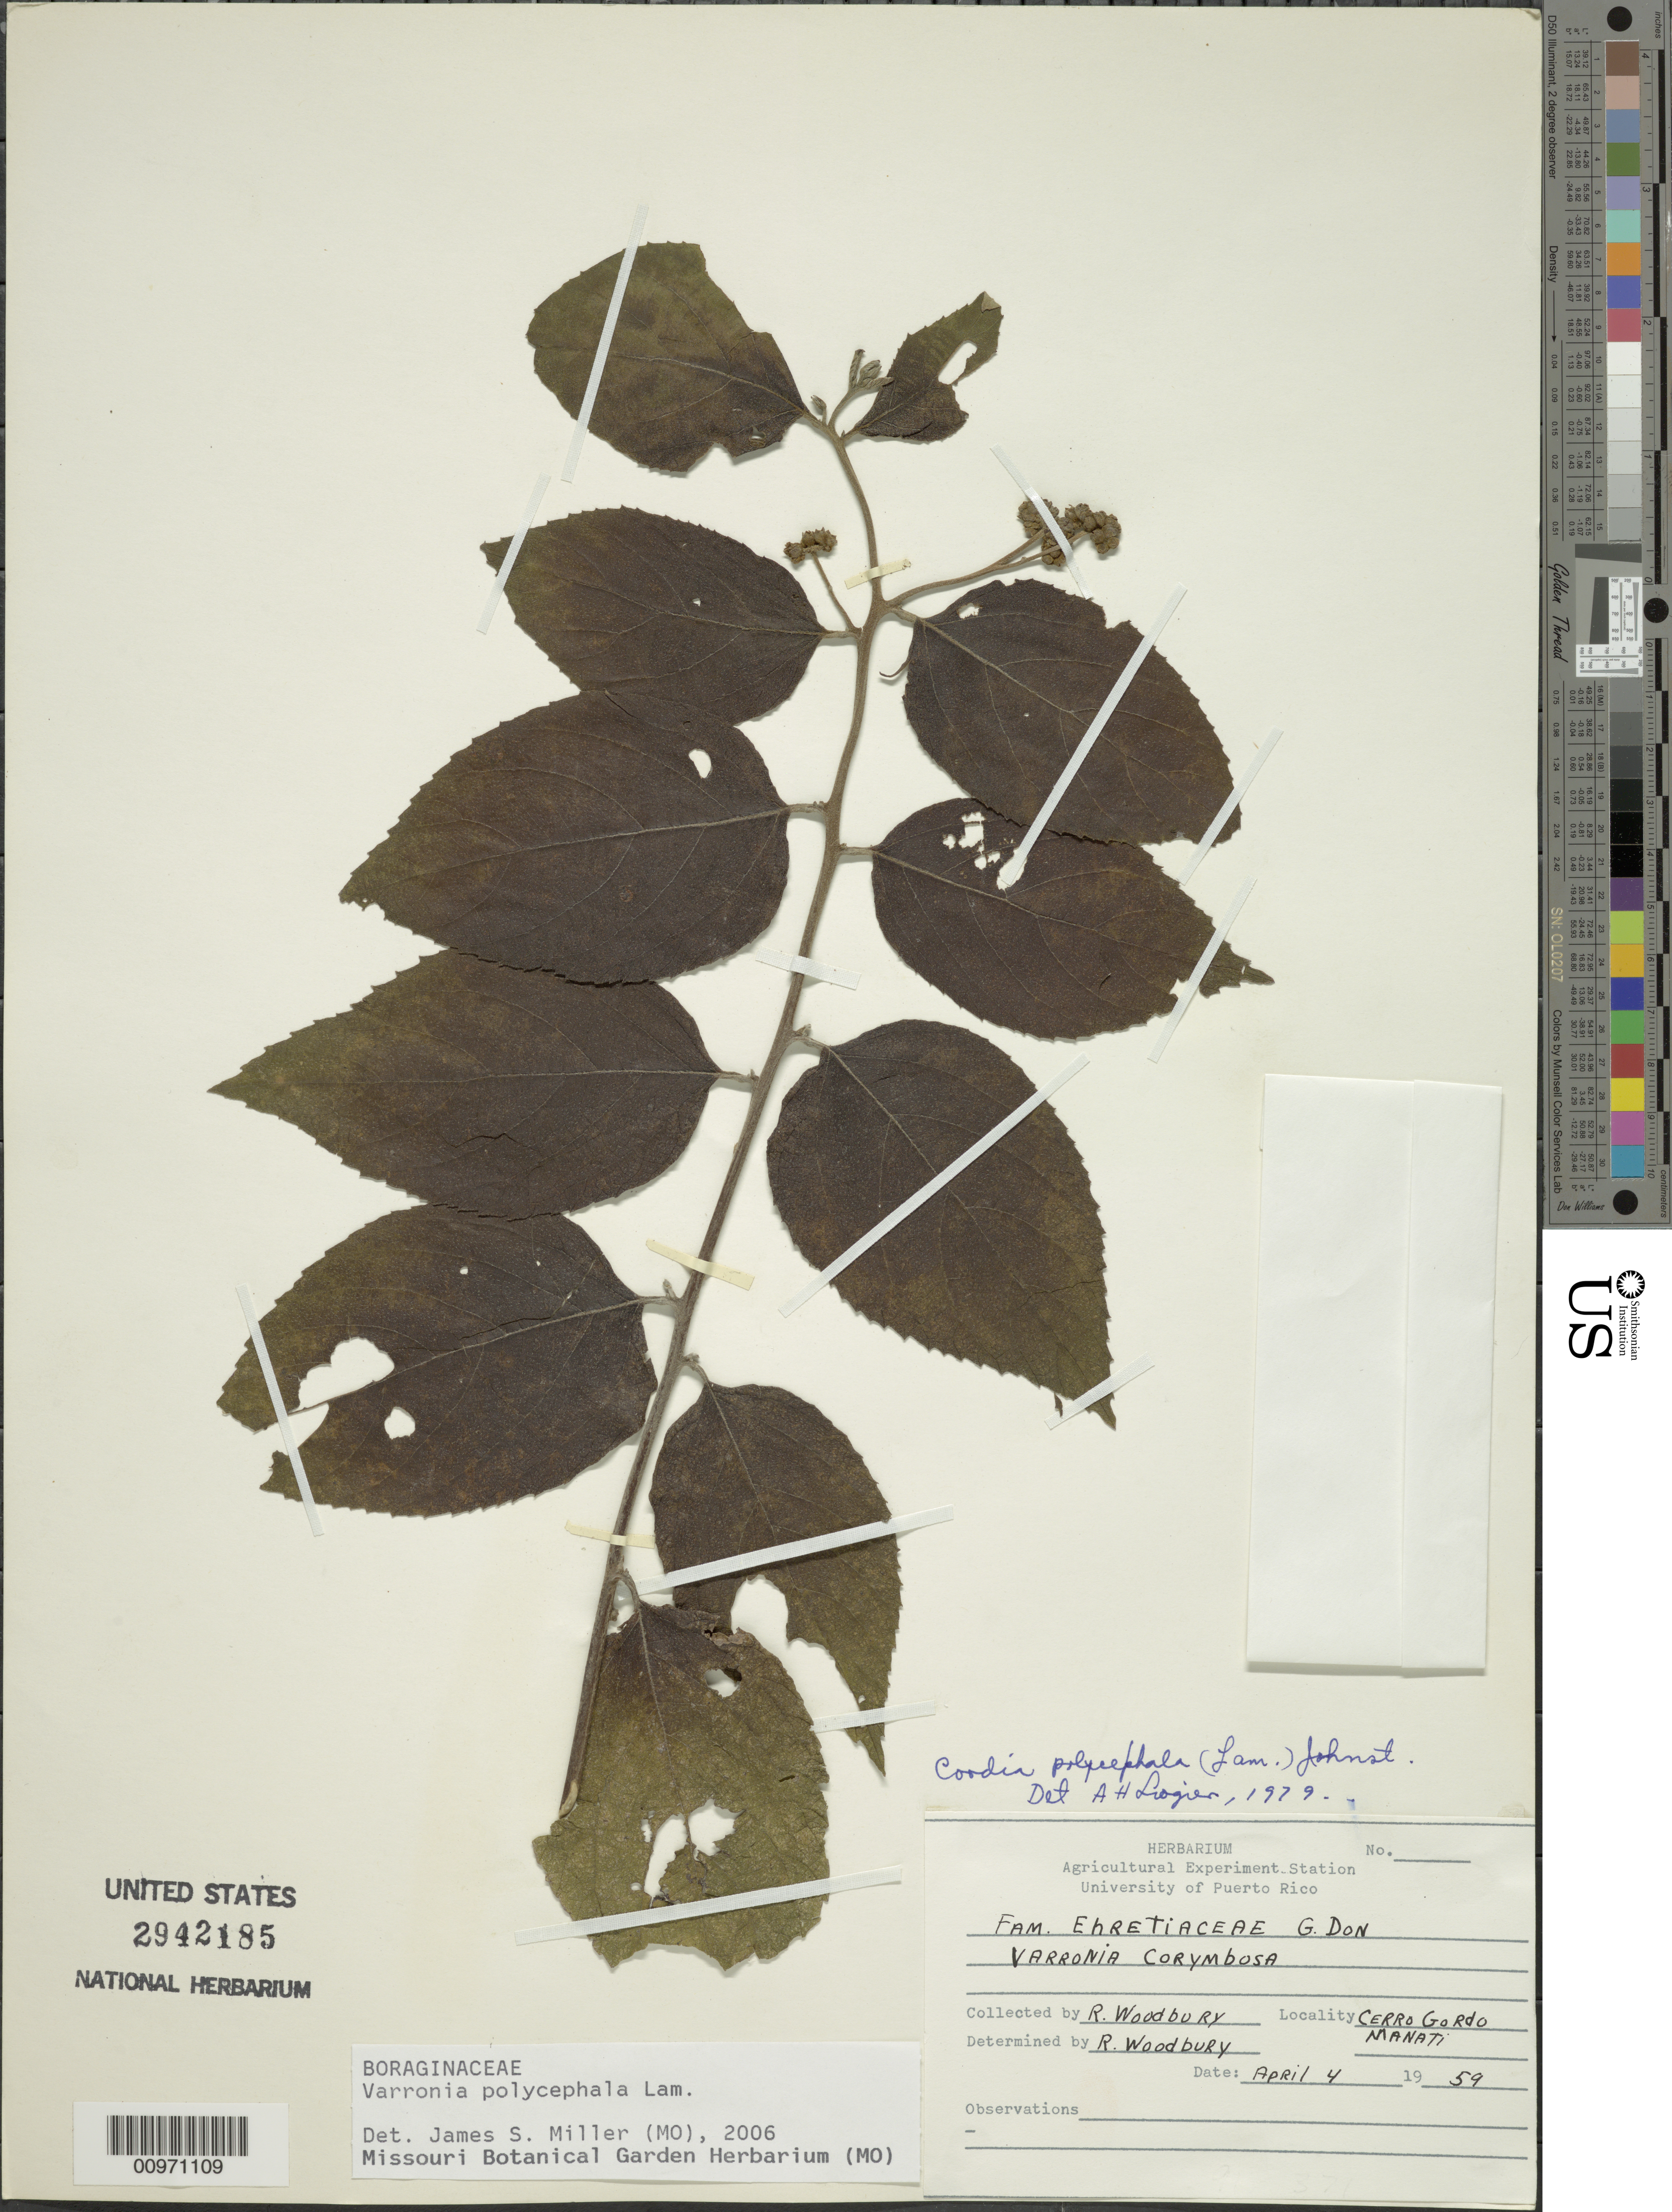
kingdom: Plantae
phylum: Tracheophyta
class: Magnoliopsida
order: Boraginales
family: Cordiaceae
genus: Varronia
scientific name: Varronia polycephala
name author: Lam.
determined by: Miller, James S., (MO), Missouri Botanical Garden (UNITED STATES)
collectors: R. O. Woodbury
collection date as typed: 04 Apr 1959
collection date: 1959-04-04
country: Puerto Rico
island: Puerto Rico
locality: Cerro Gordo Manati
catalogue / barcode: US 2942185